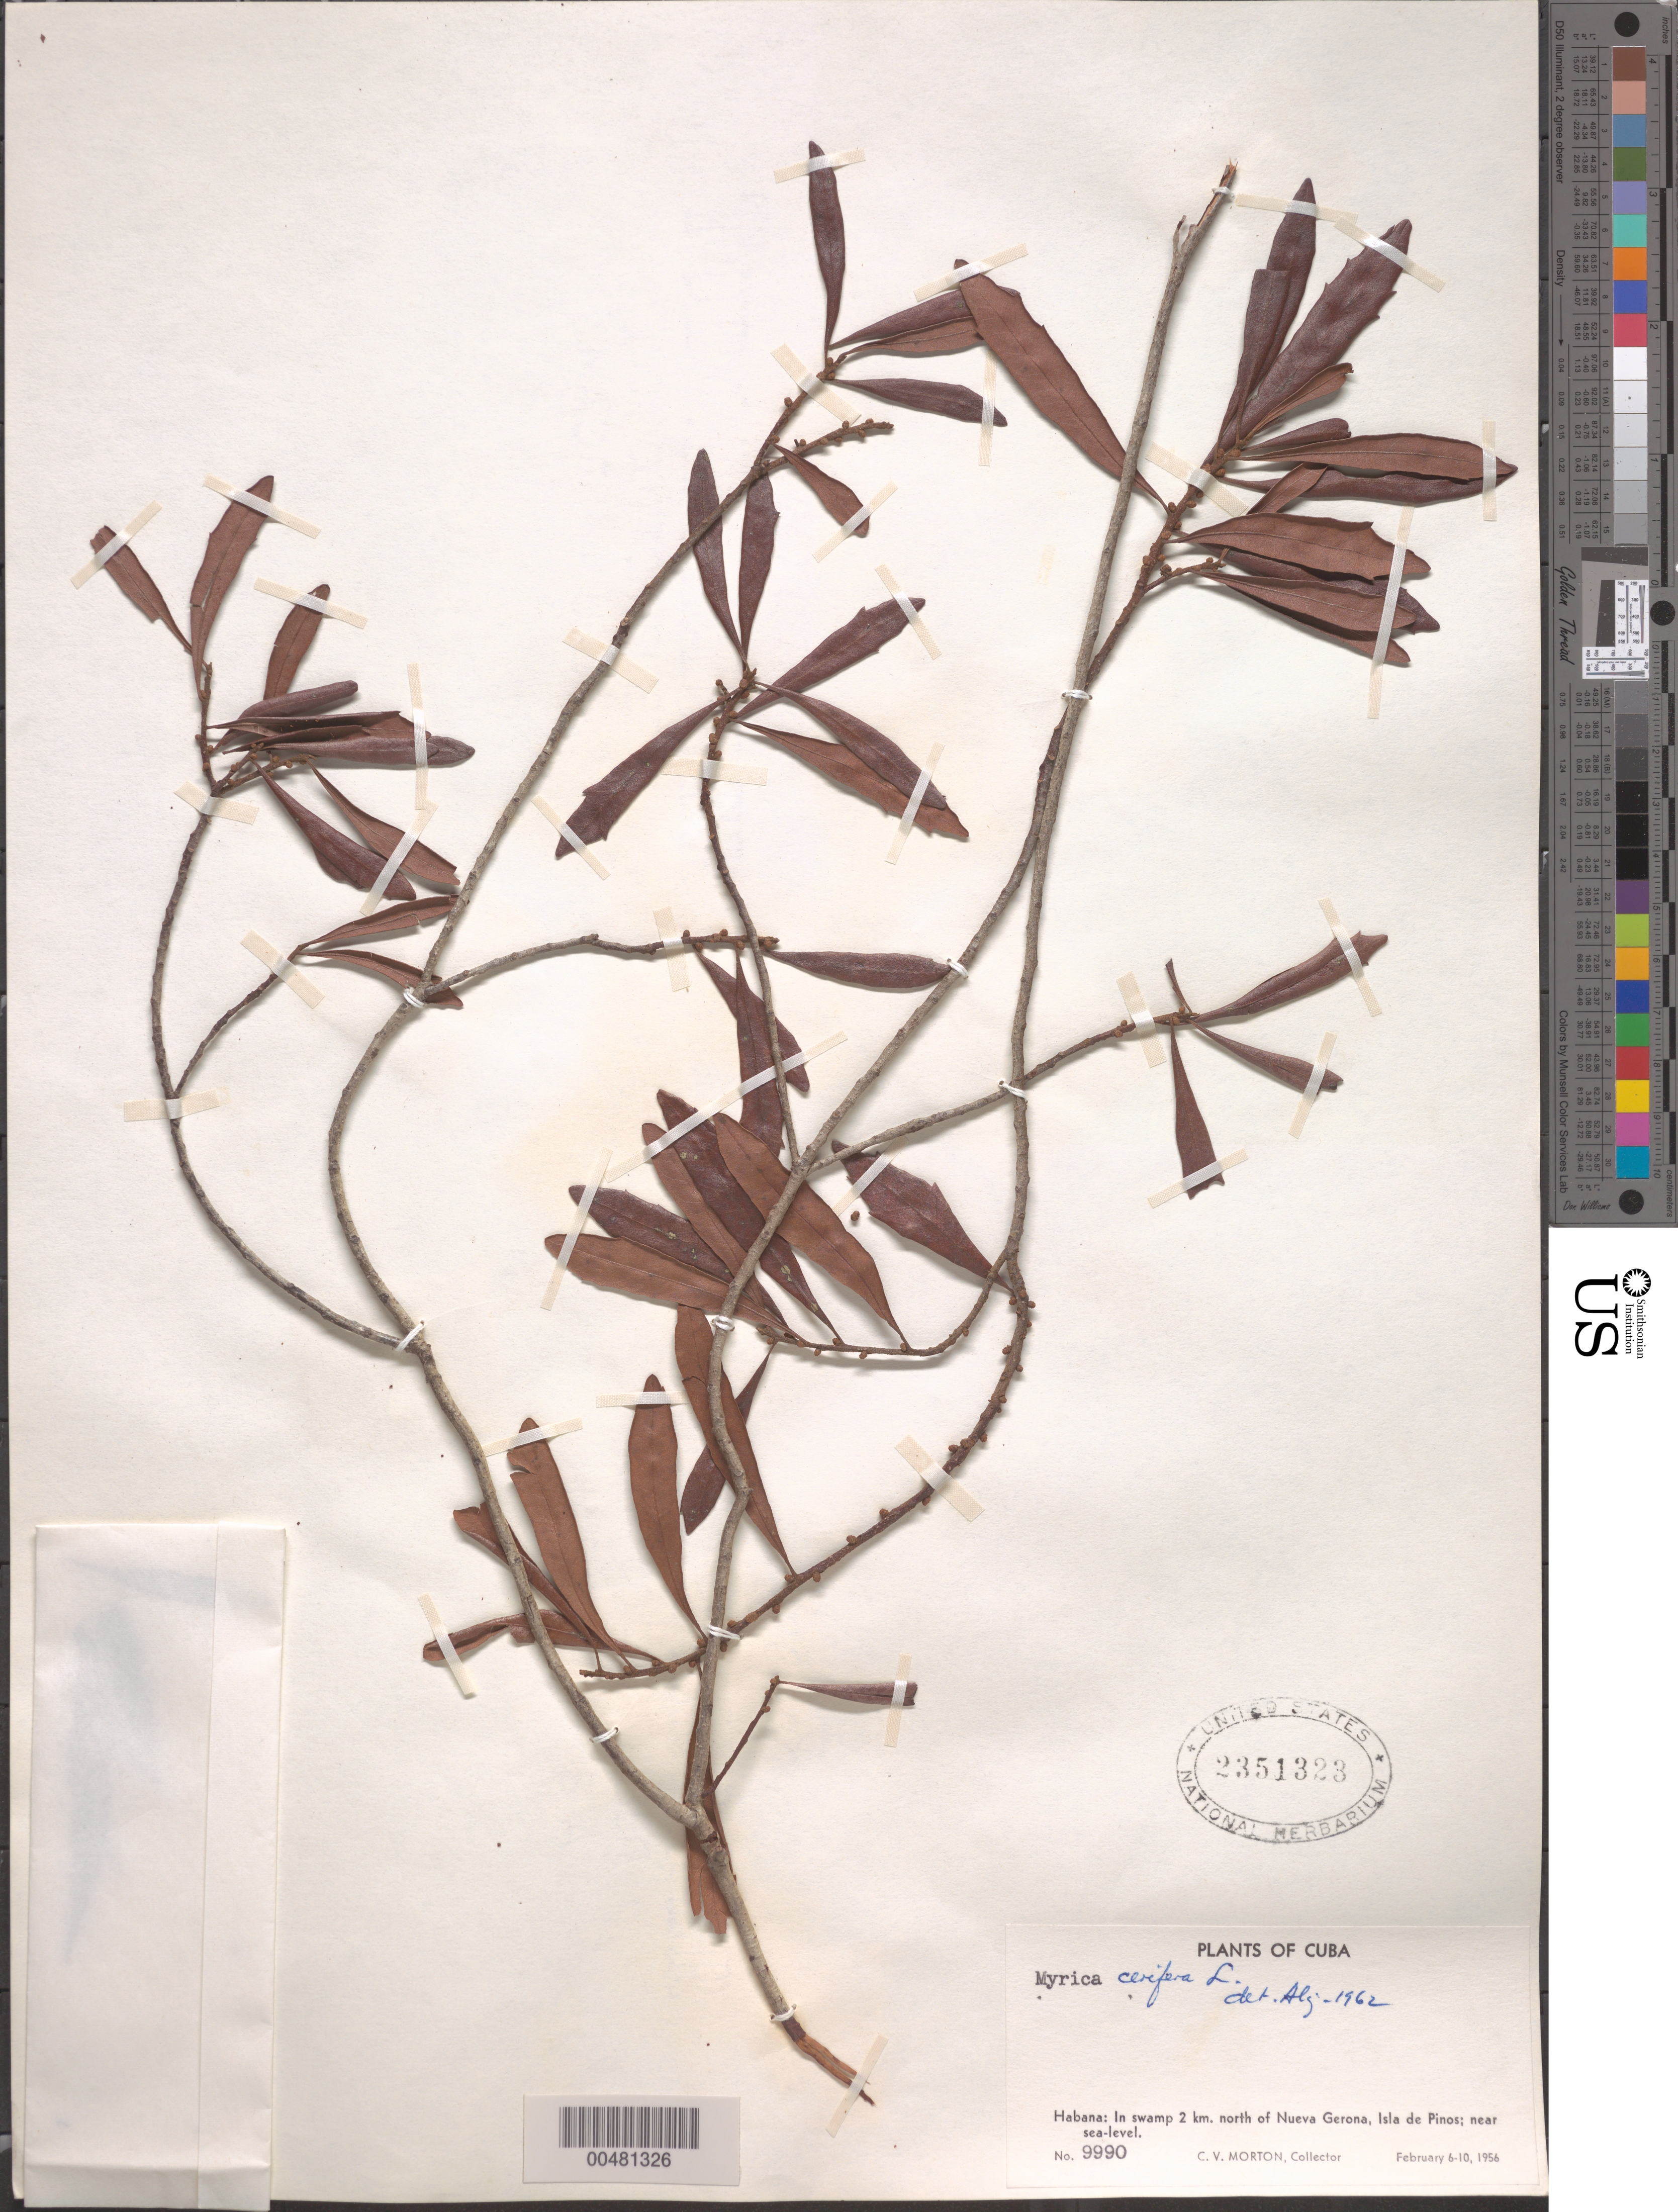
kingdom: Plantae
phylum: Tracheophyta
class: Magnoliopsida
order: Fagales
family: Myricaceae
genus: Morella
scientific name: Morella cerifera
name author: (L.) Small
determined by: Strong, M. T., (US), Smithsonian Institution - National Museum of Natural History (UNITED STATES)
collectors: C. V. Morton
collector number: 9990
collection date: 1956-02-06/1956-02-10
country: Cuba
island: Isla de la Juventud [Isla de Pinos]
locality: Habana: in swamp 2 km N of Nueva Gerona.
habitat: In swamp.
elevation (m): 0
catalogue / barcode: US 2351323